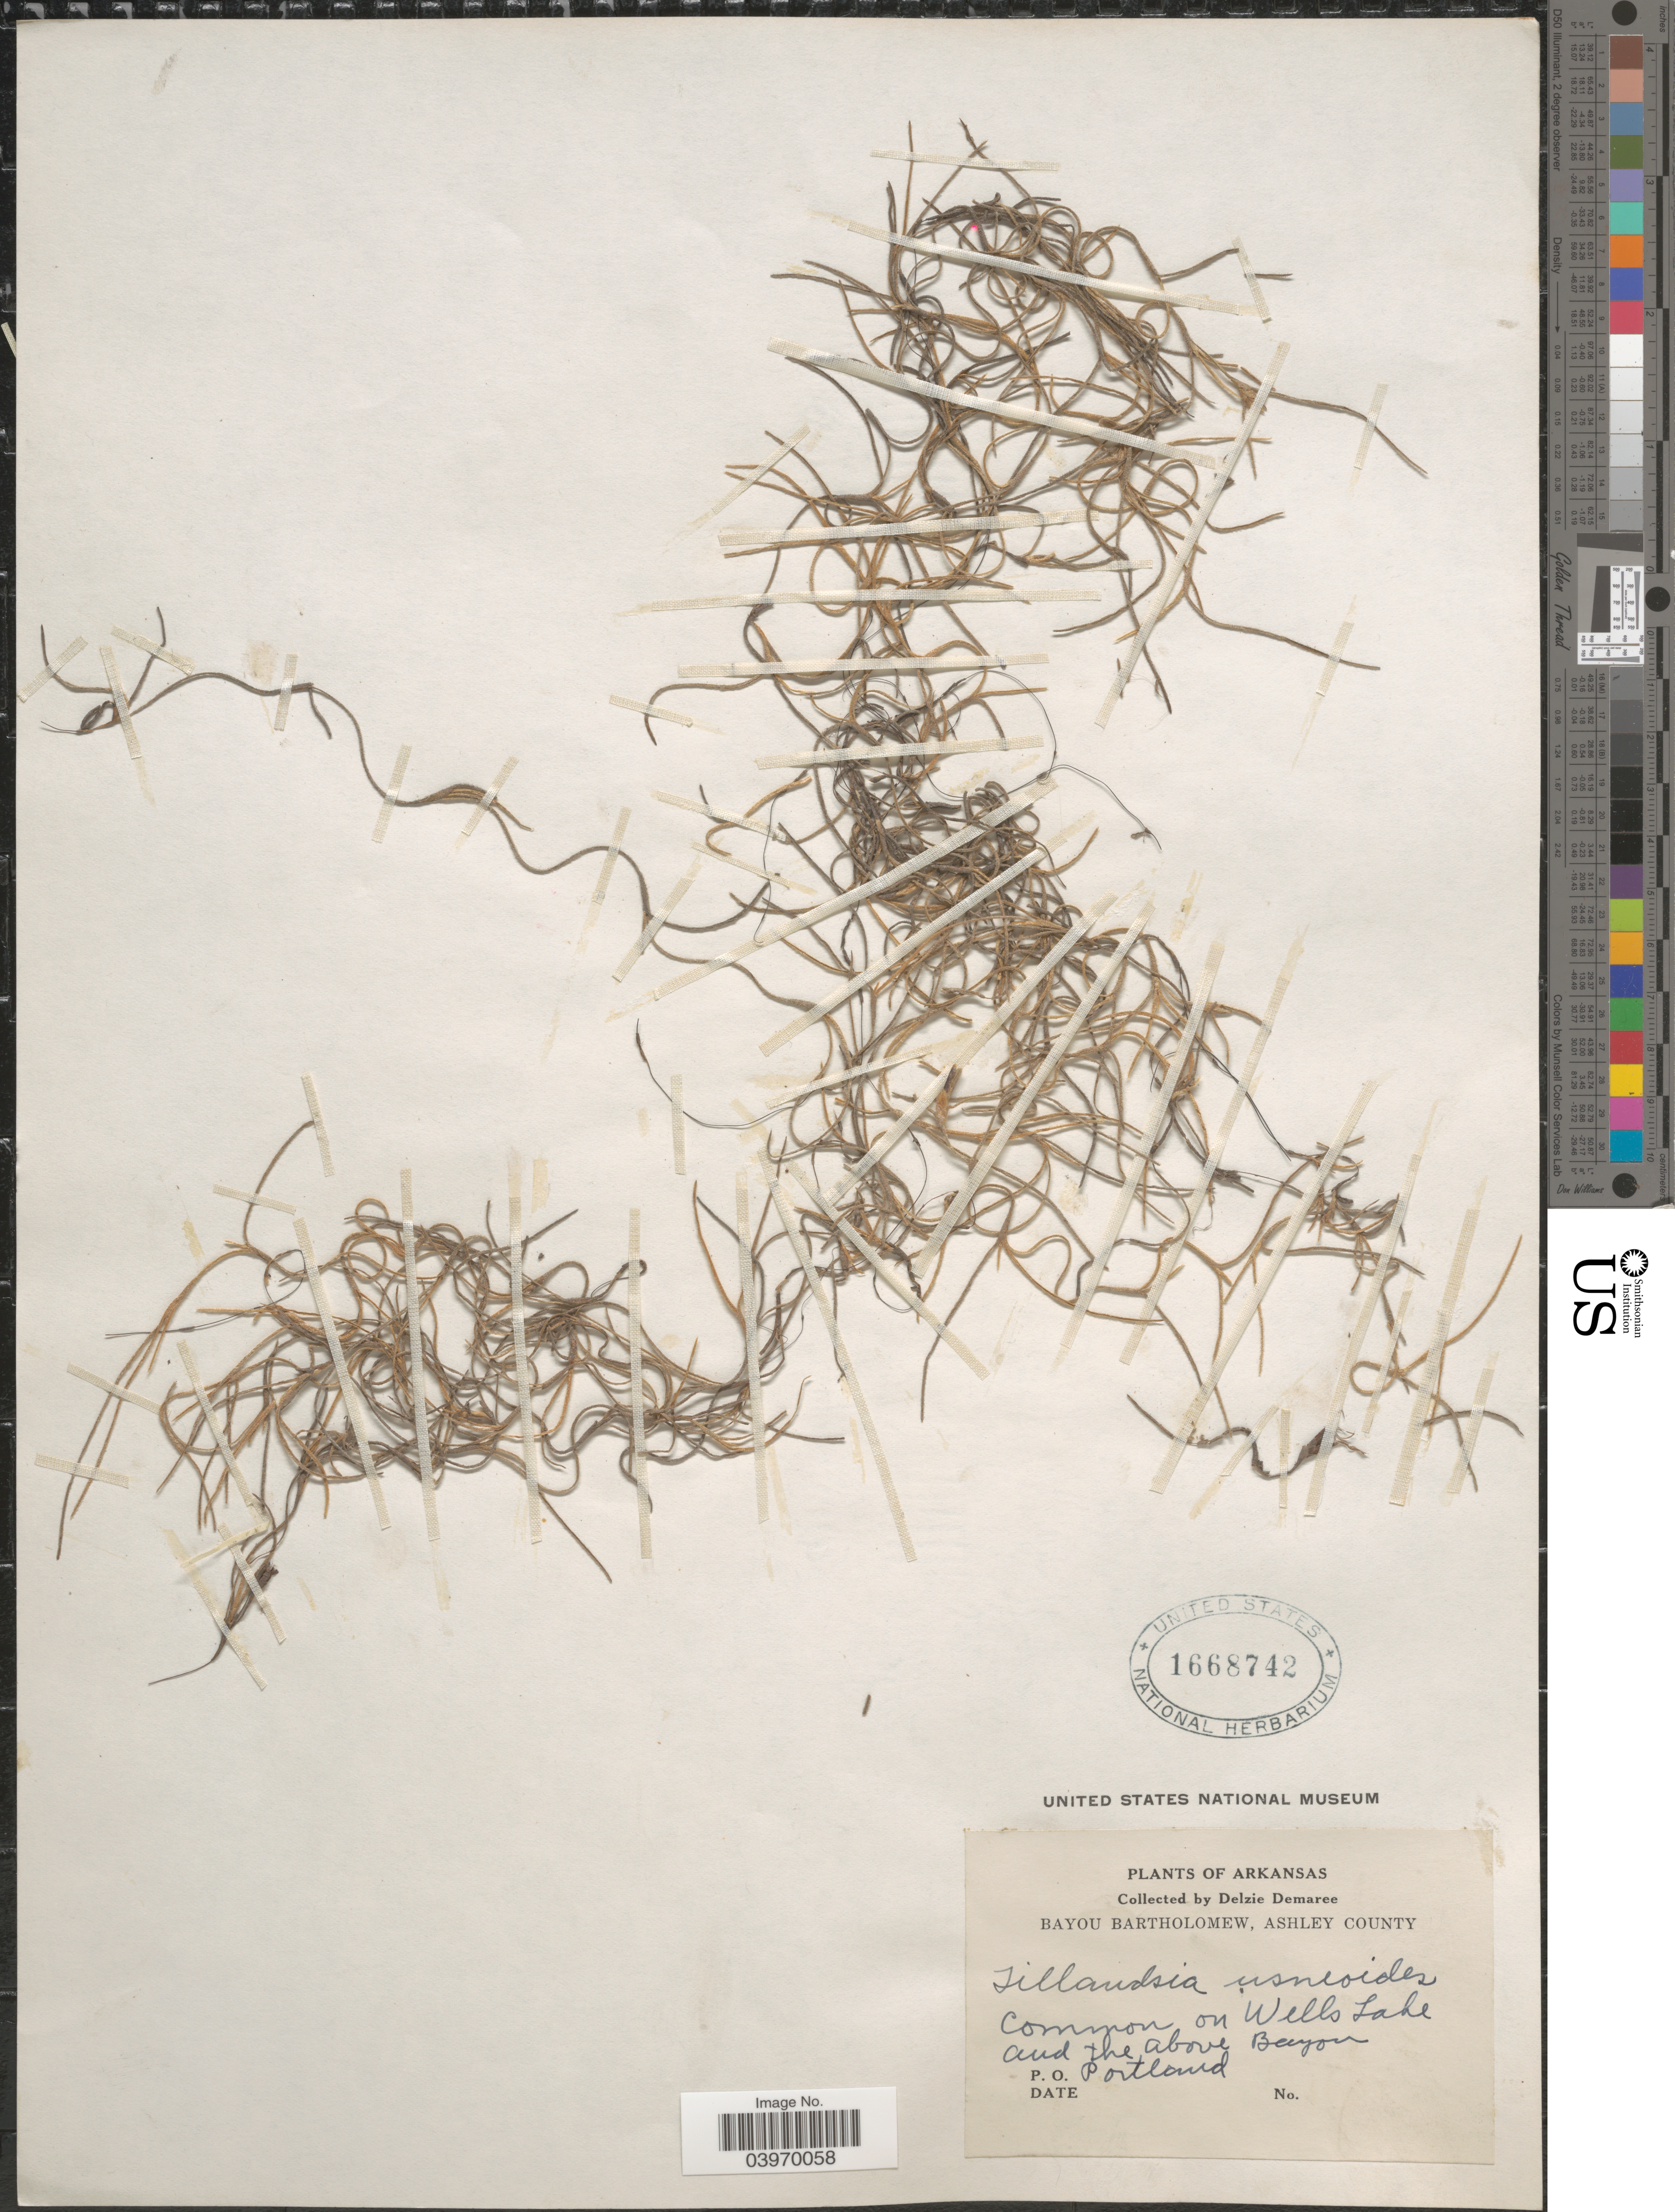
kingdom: Plantae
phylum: Tracheophyta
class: Liliopsida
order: Poales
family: Bromeliaceae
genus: Tillandsia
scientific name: Tillandsia usneoides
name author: (L.) L.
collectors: D. Demaree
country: United States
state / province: Arkansas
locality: Bayou Bartholomew, Ashley County. Common on Wells Lake and the above Bayon. P.O. Portland.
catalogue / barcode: US 1668742